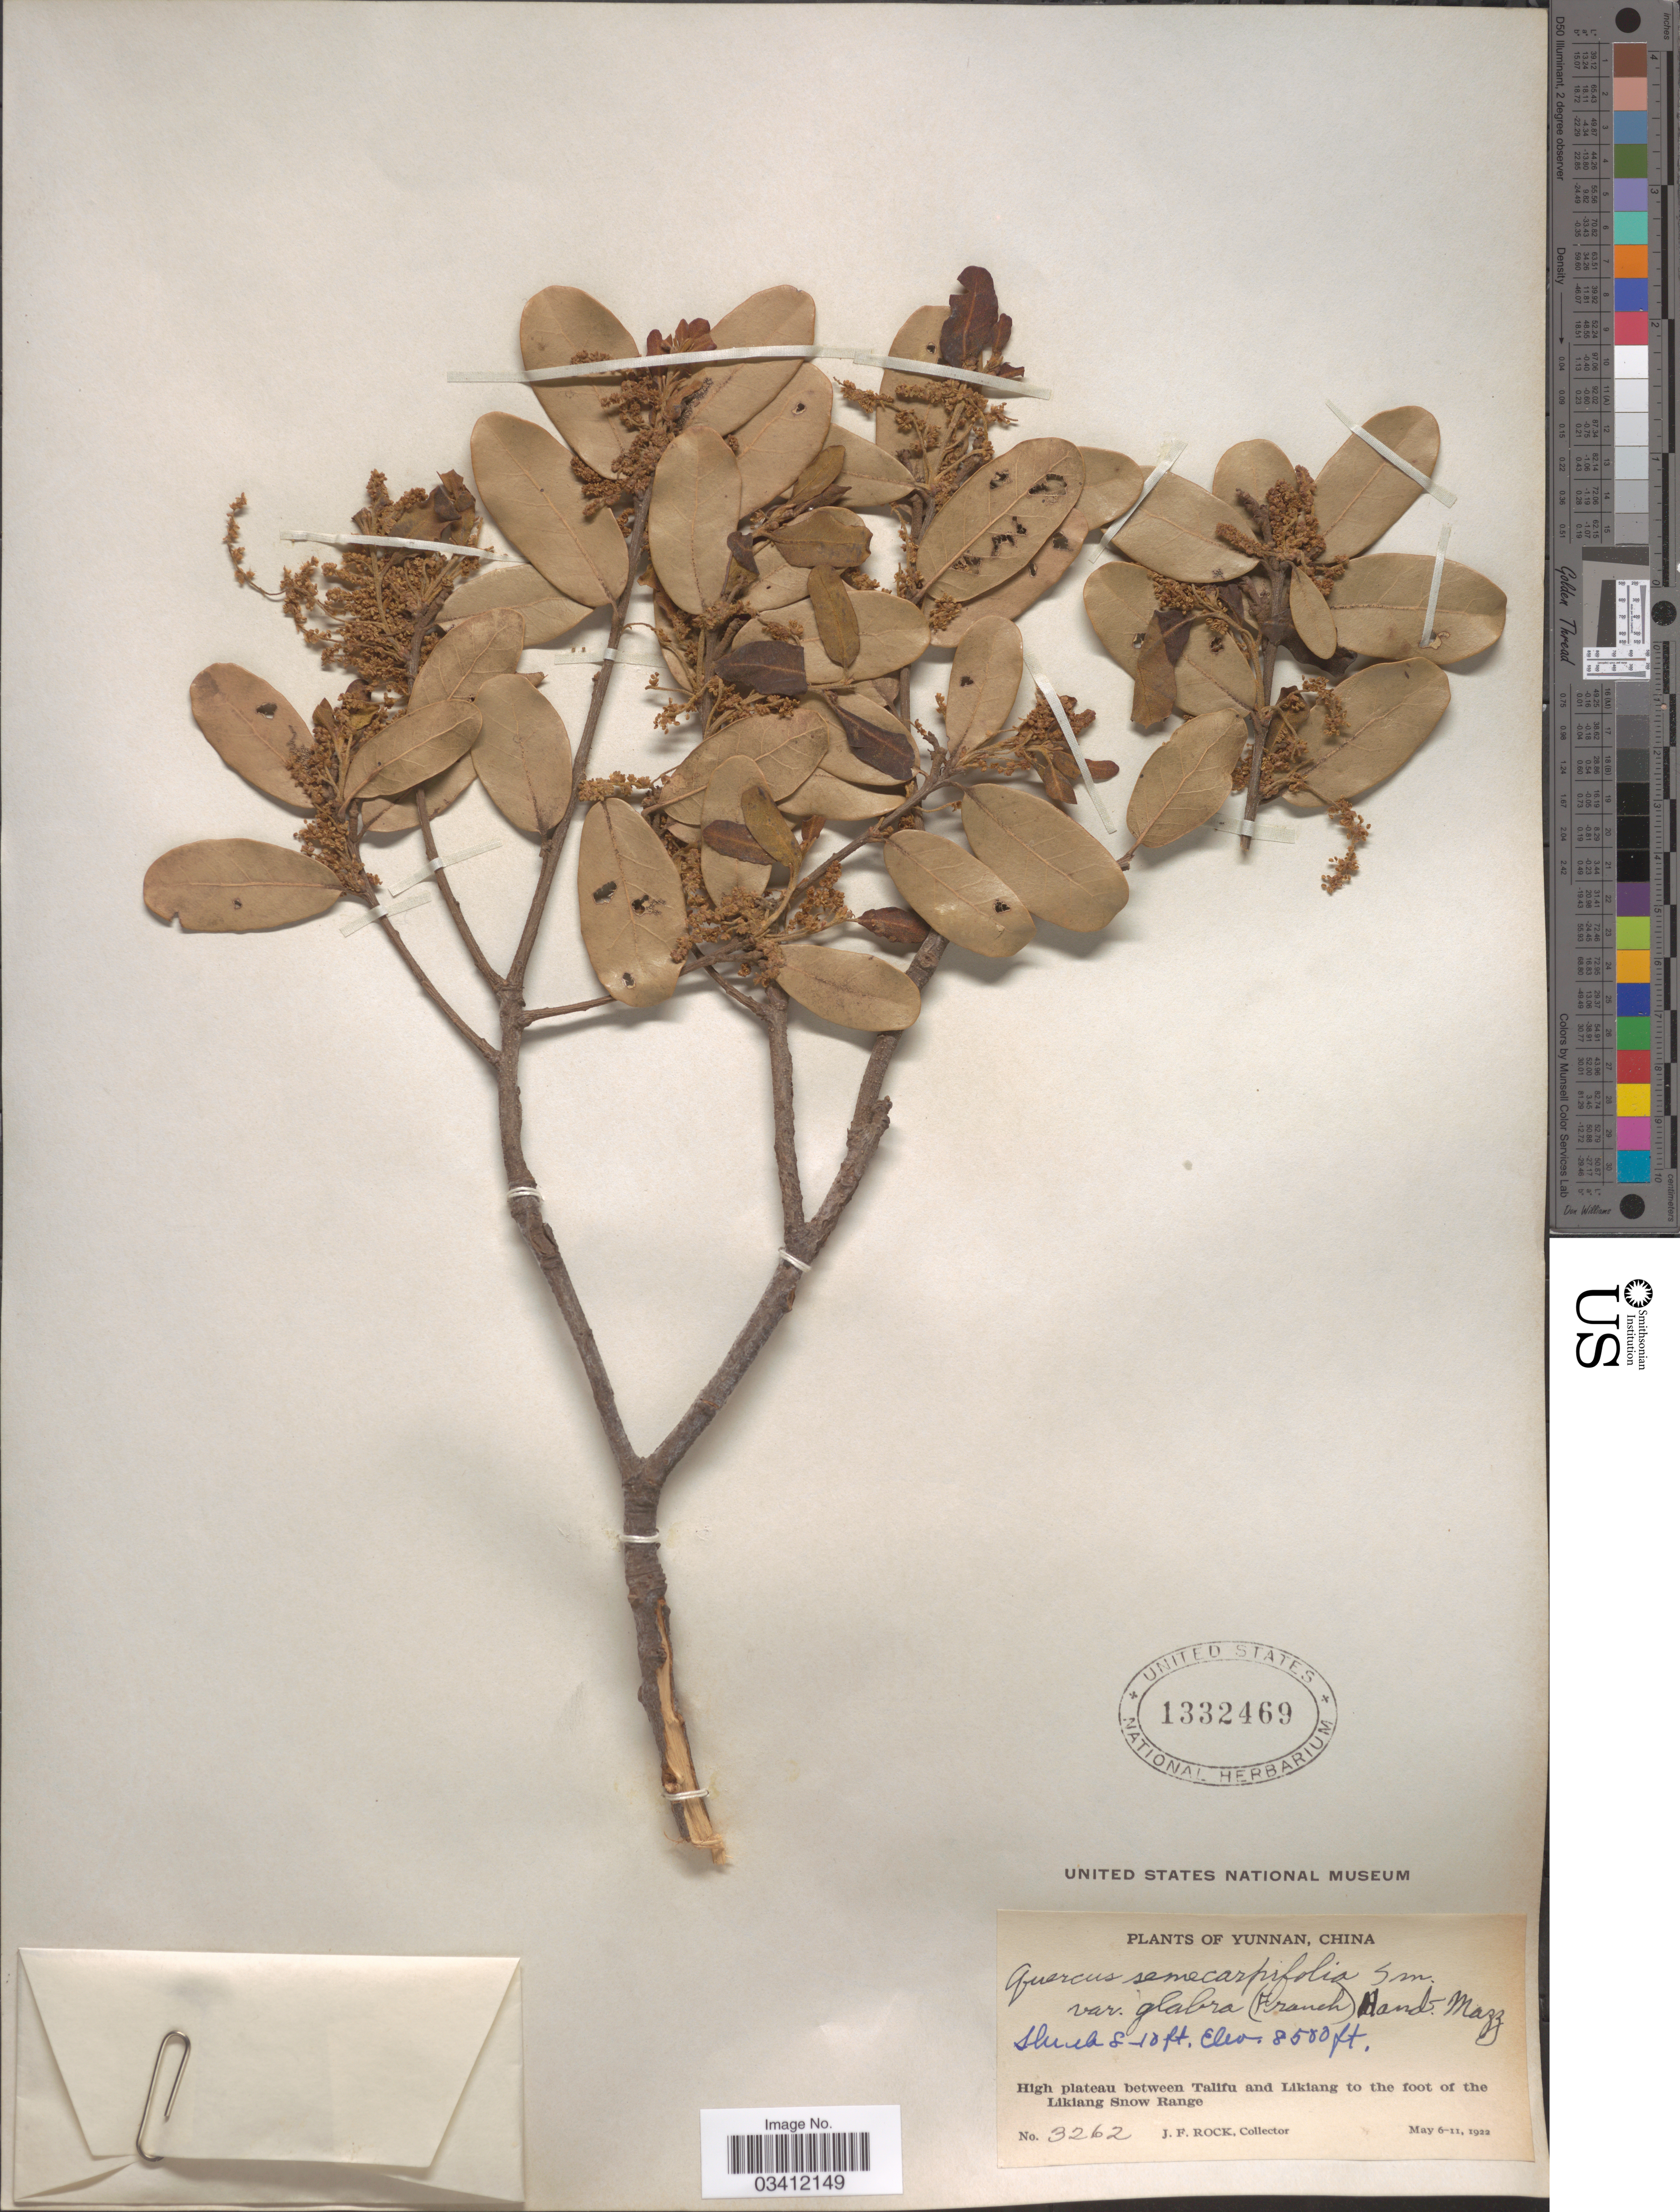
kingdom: Plantae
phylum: Tracheophyta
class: Magnoliopsida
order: Fagales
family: Fagaceae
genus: Quercus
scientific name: Quercus pseudosemecarpifolia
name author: A. Camus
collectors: J. Rock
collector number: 3262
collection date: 1922-05-06/1922-05-11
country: China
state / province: Yunnan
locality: High plateau between Talifu and Likiang to the foot of the Likiang Snow Range.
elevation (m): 2591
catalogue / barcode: US 1332469